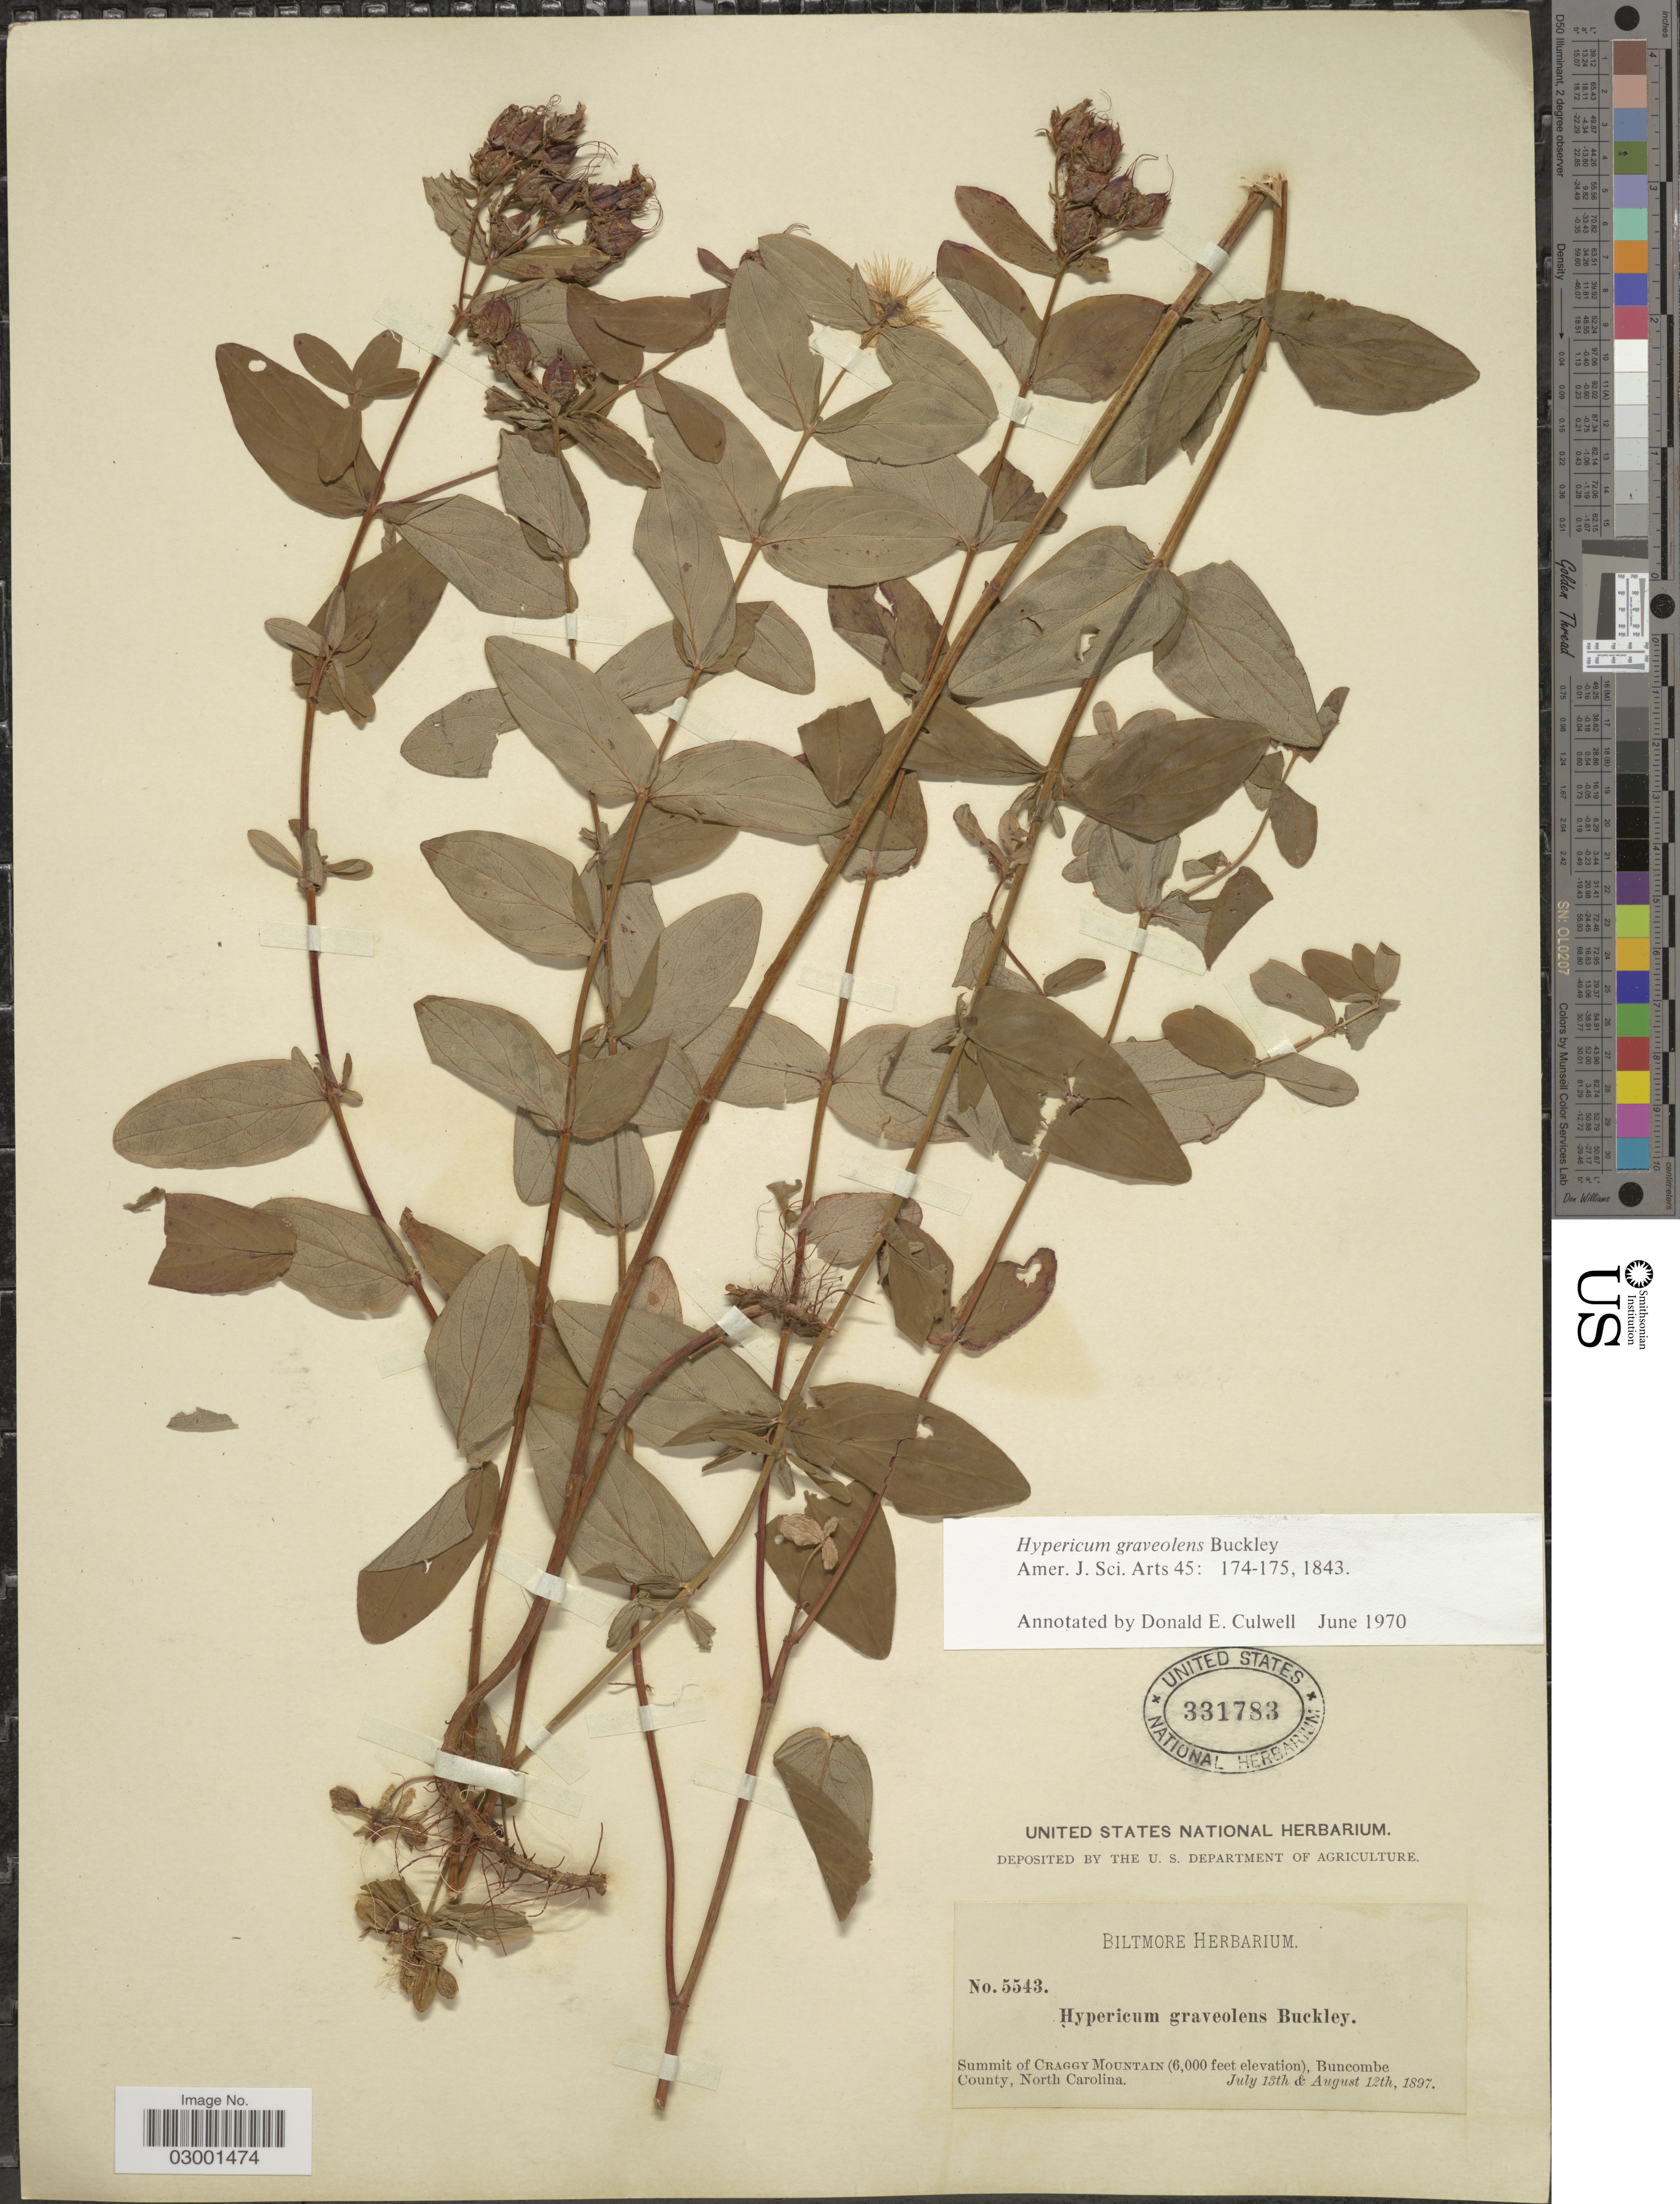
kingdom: Plantae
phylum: Tracheophyta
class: Magnoliopsida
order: Malpighiales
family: Hypericaceae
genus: Hypericum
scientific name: Hypericum graveolens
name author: Buckley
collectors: ex herb. Biltmore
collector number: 5543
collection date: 1897-07-13/1897-08-12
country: United States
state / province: North Carolina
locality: Summit of Craggy Mountain, Buncombe County.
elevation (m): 1829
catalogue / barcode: US 331783